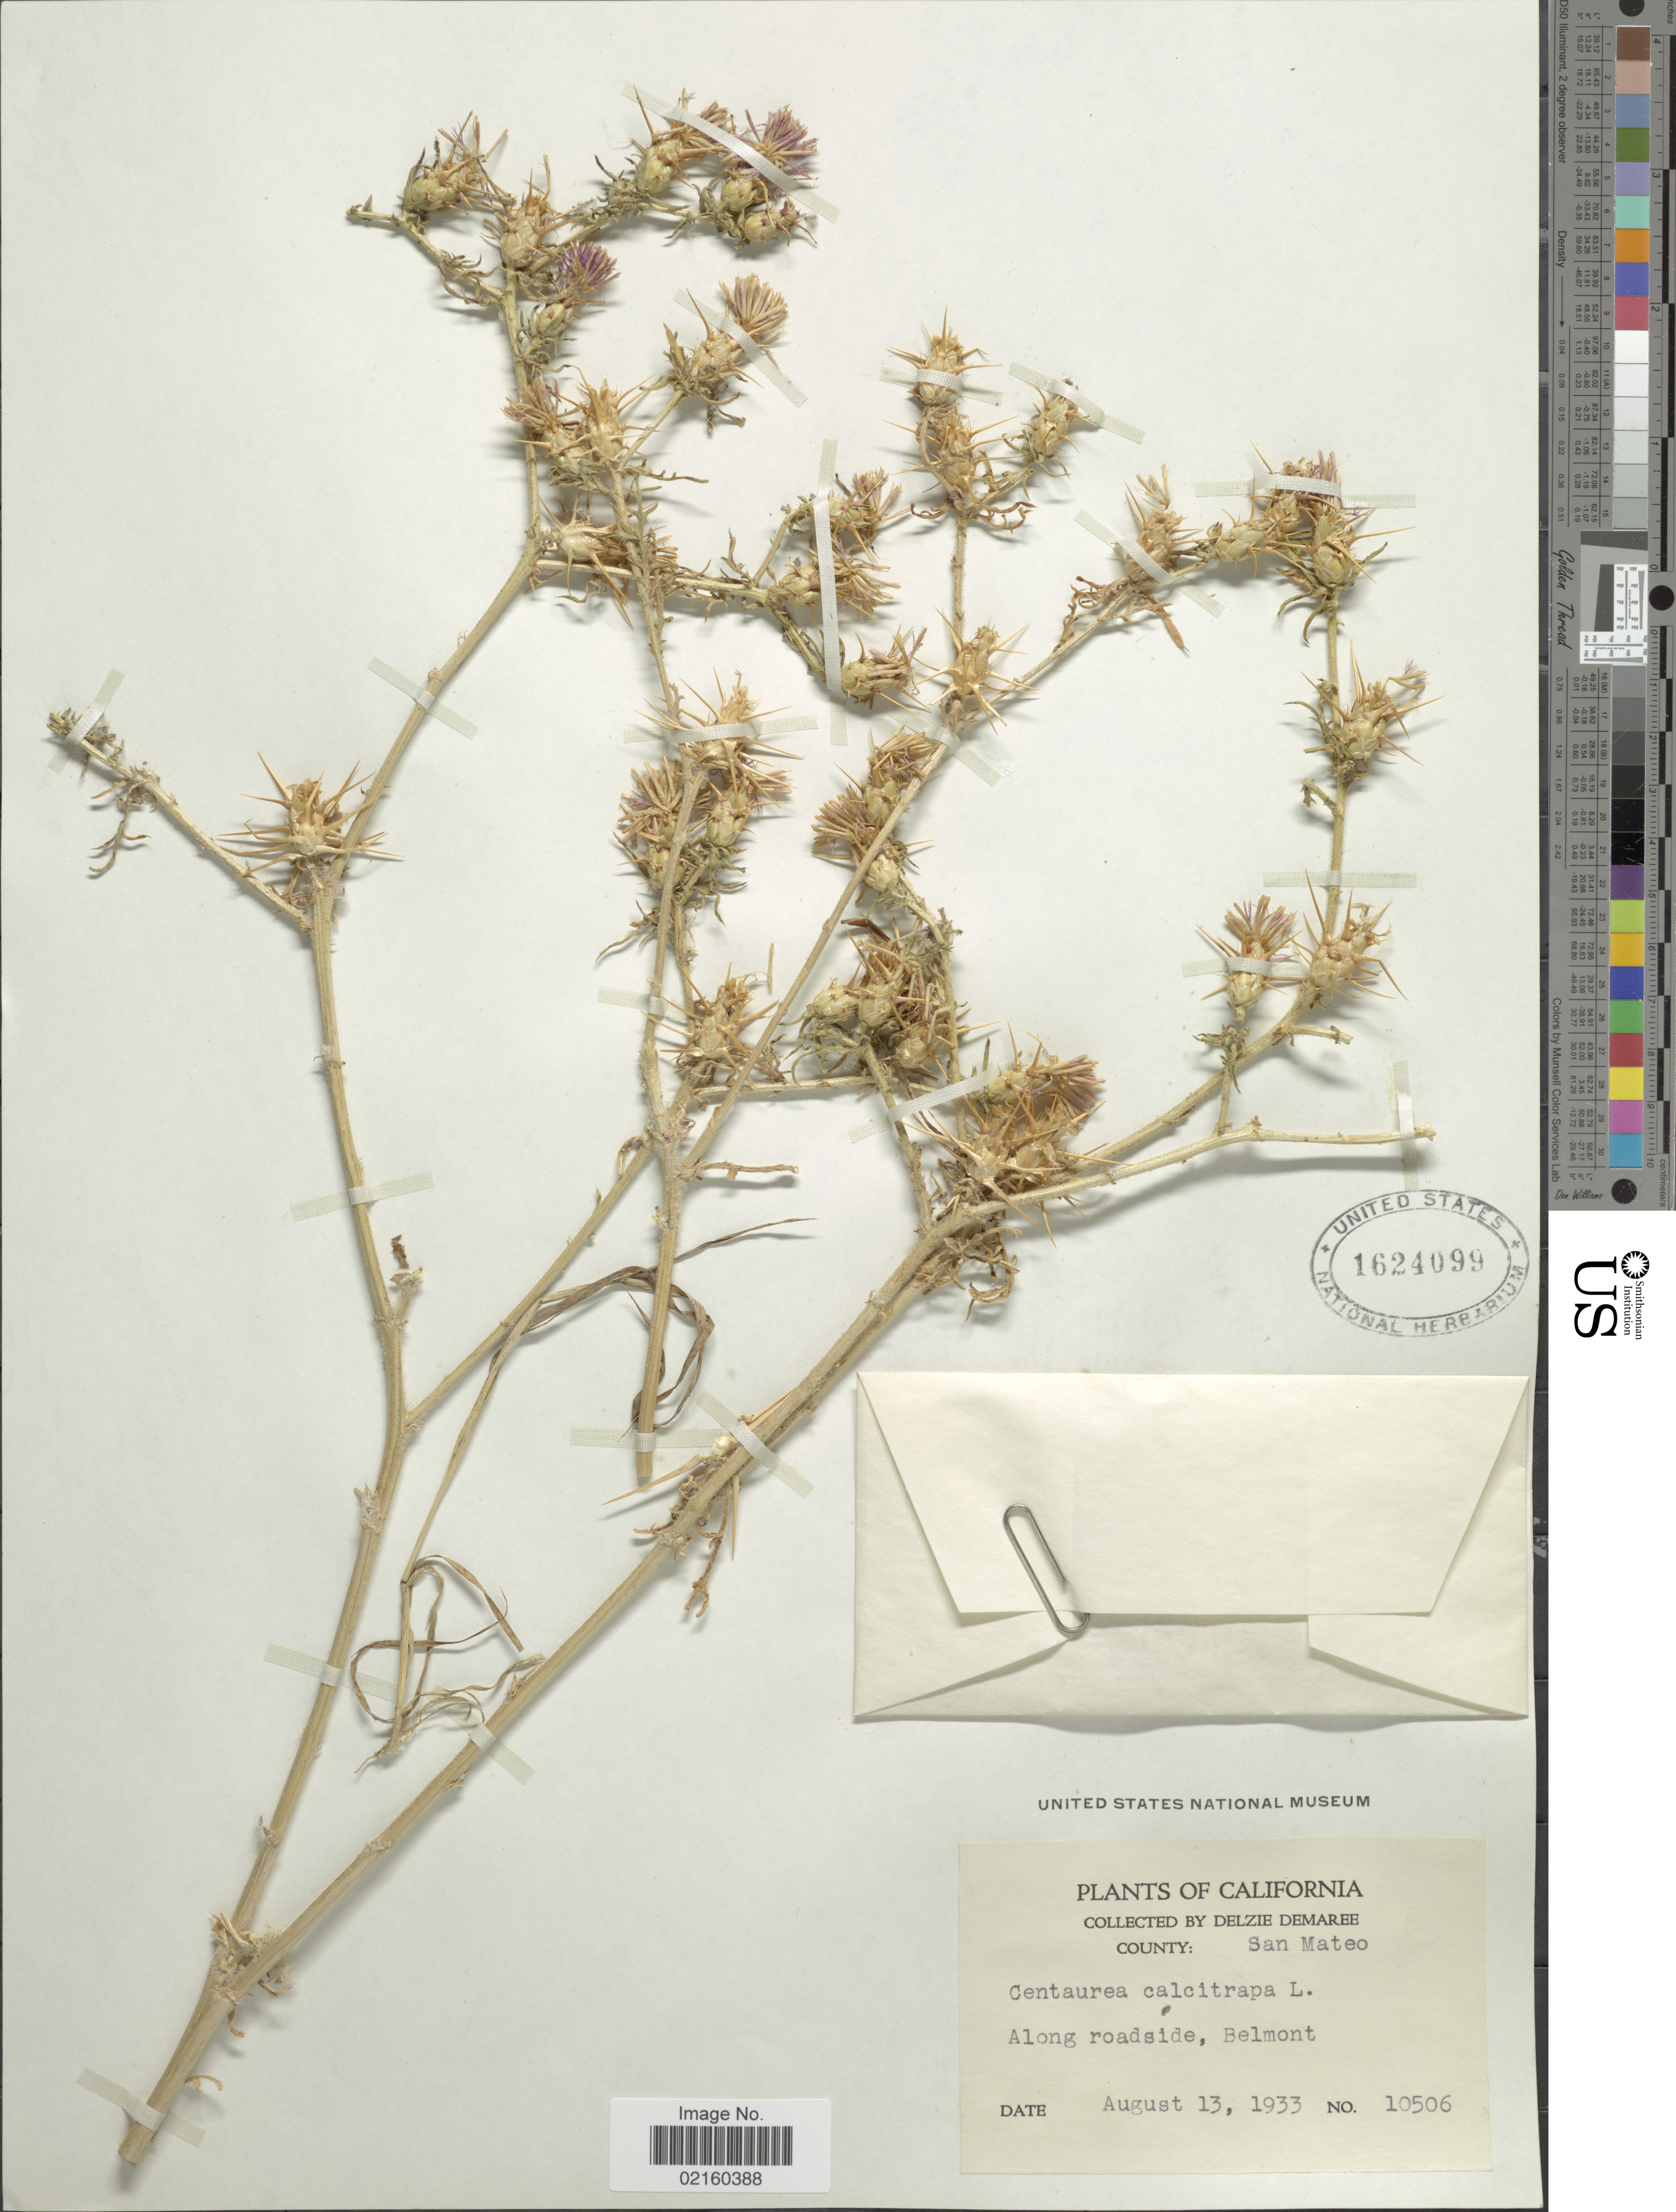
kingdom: Plantae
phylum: Tracheophyta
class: Magnoliopsida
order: Asterales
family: Asteraceae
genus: Centaurea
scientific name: Centaurea calcitrapa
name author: L.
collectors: D. Demaree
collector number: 10506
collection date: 1933-08-13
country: United States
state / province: California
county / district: San Mateo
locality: County San Mateo, Belmont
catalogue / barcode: US 1624099